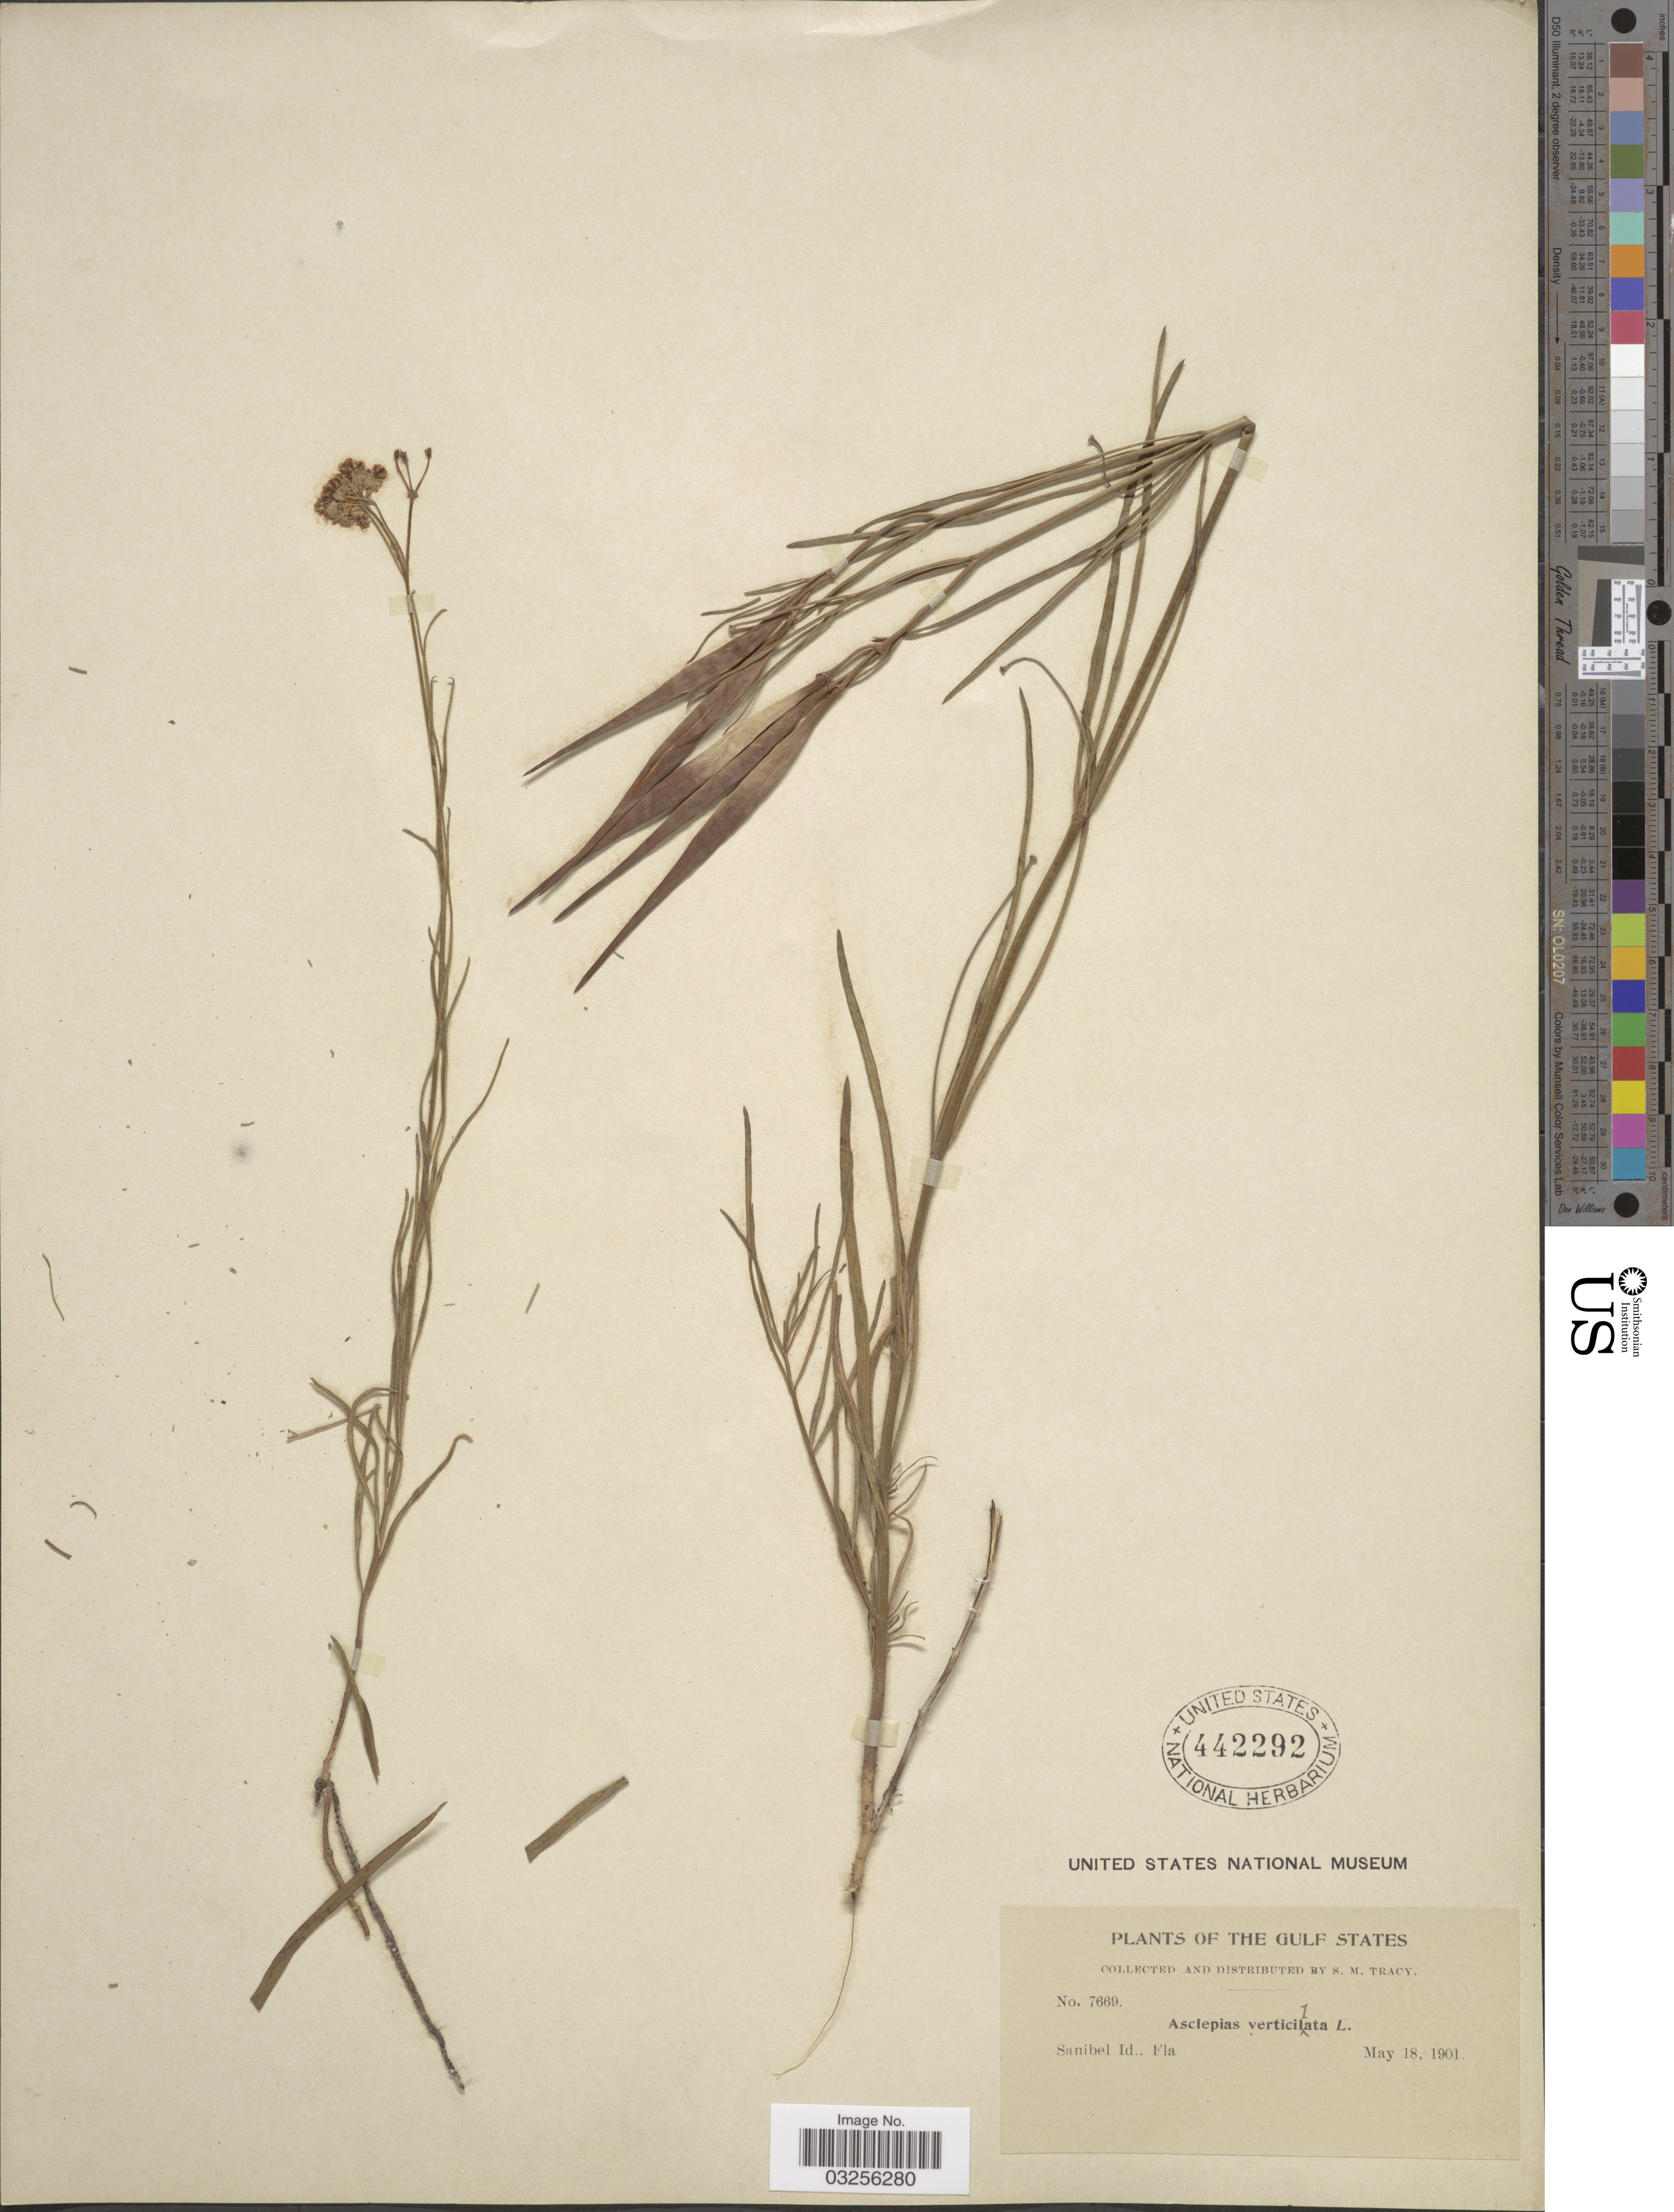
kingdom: Plantae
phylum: Tracheophyta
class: Magnoliopsida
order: Gentianales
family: Apocynaceae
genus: Asclepias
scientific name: Asclepias verticillata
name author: L.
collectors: S. M. Tracy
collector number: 7669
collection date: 1901-05-18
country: United States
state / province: Florida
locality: Gulf States. Sanibel Id.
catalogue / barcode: US 442292